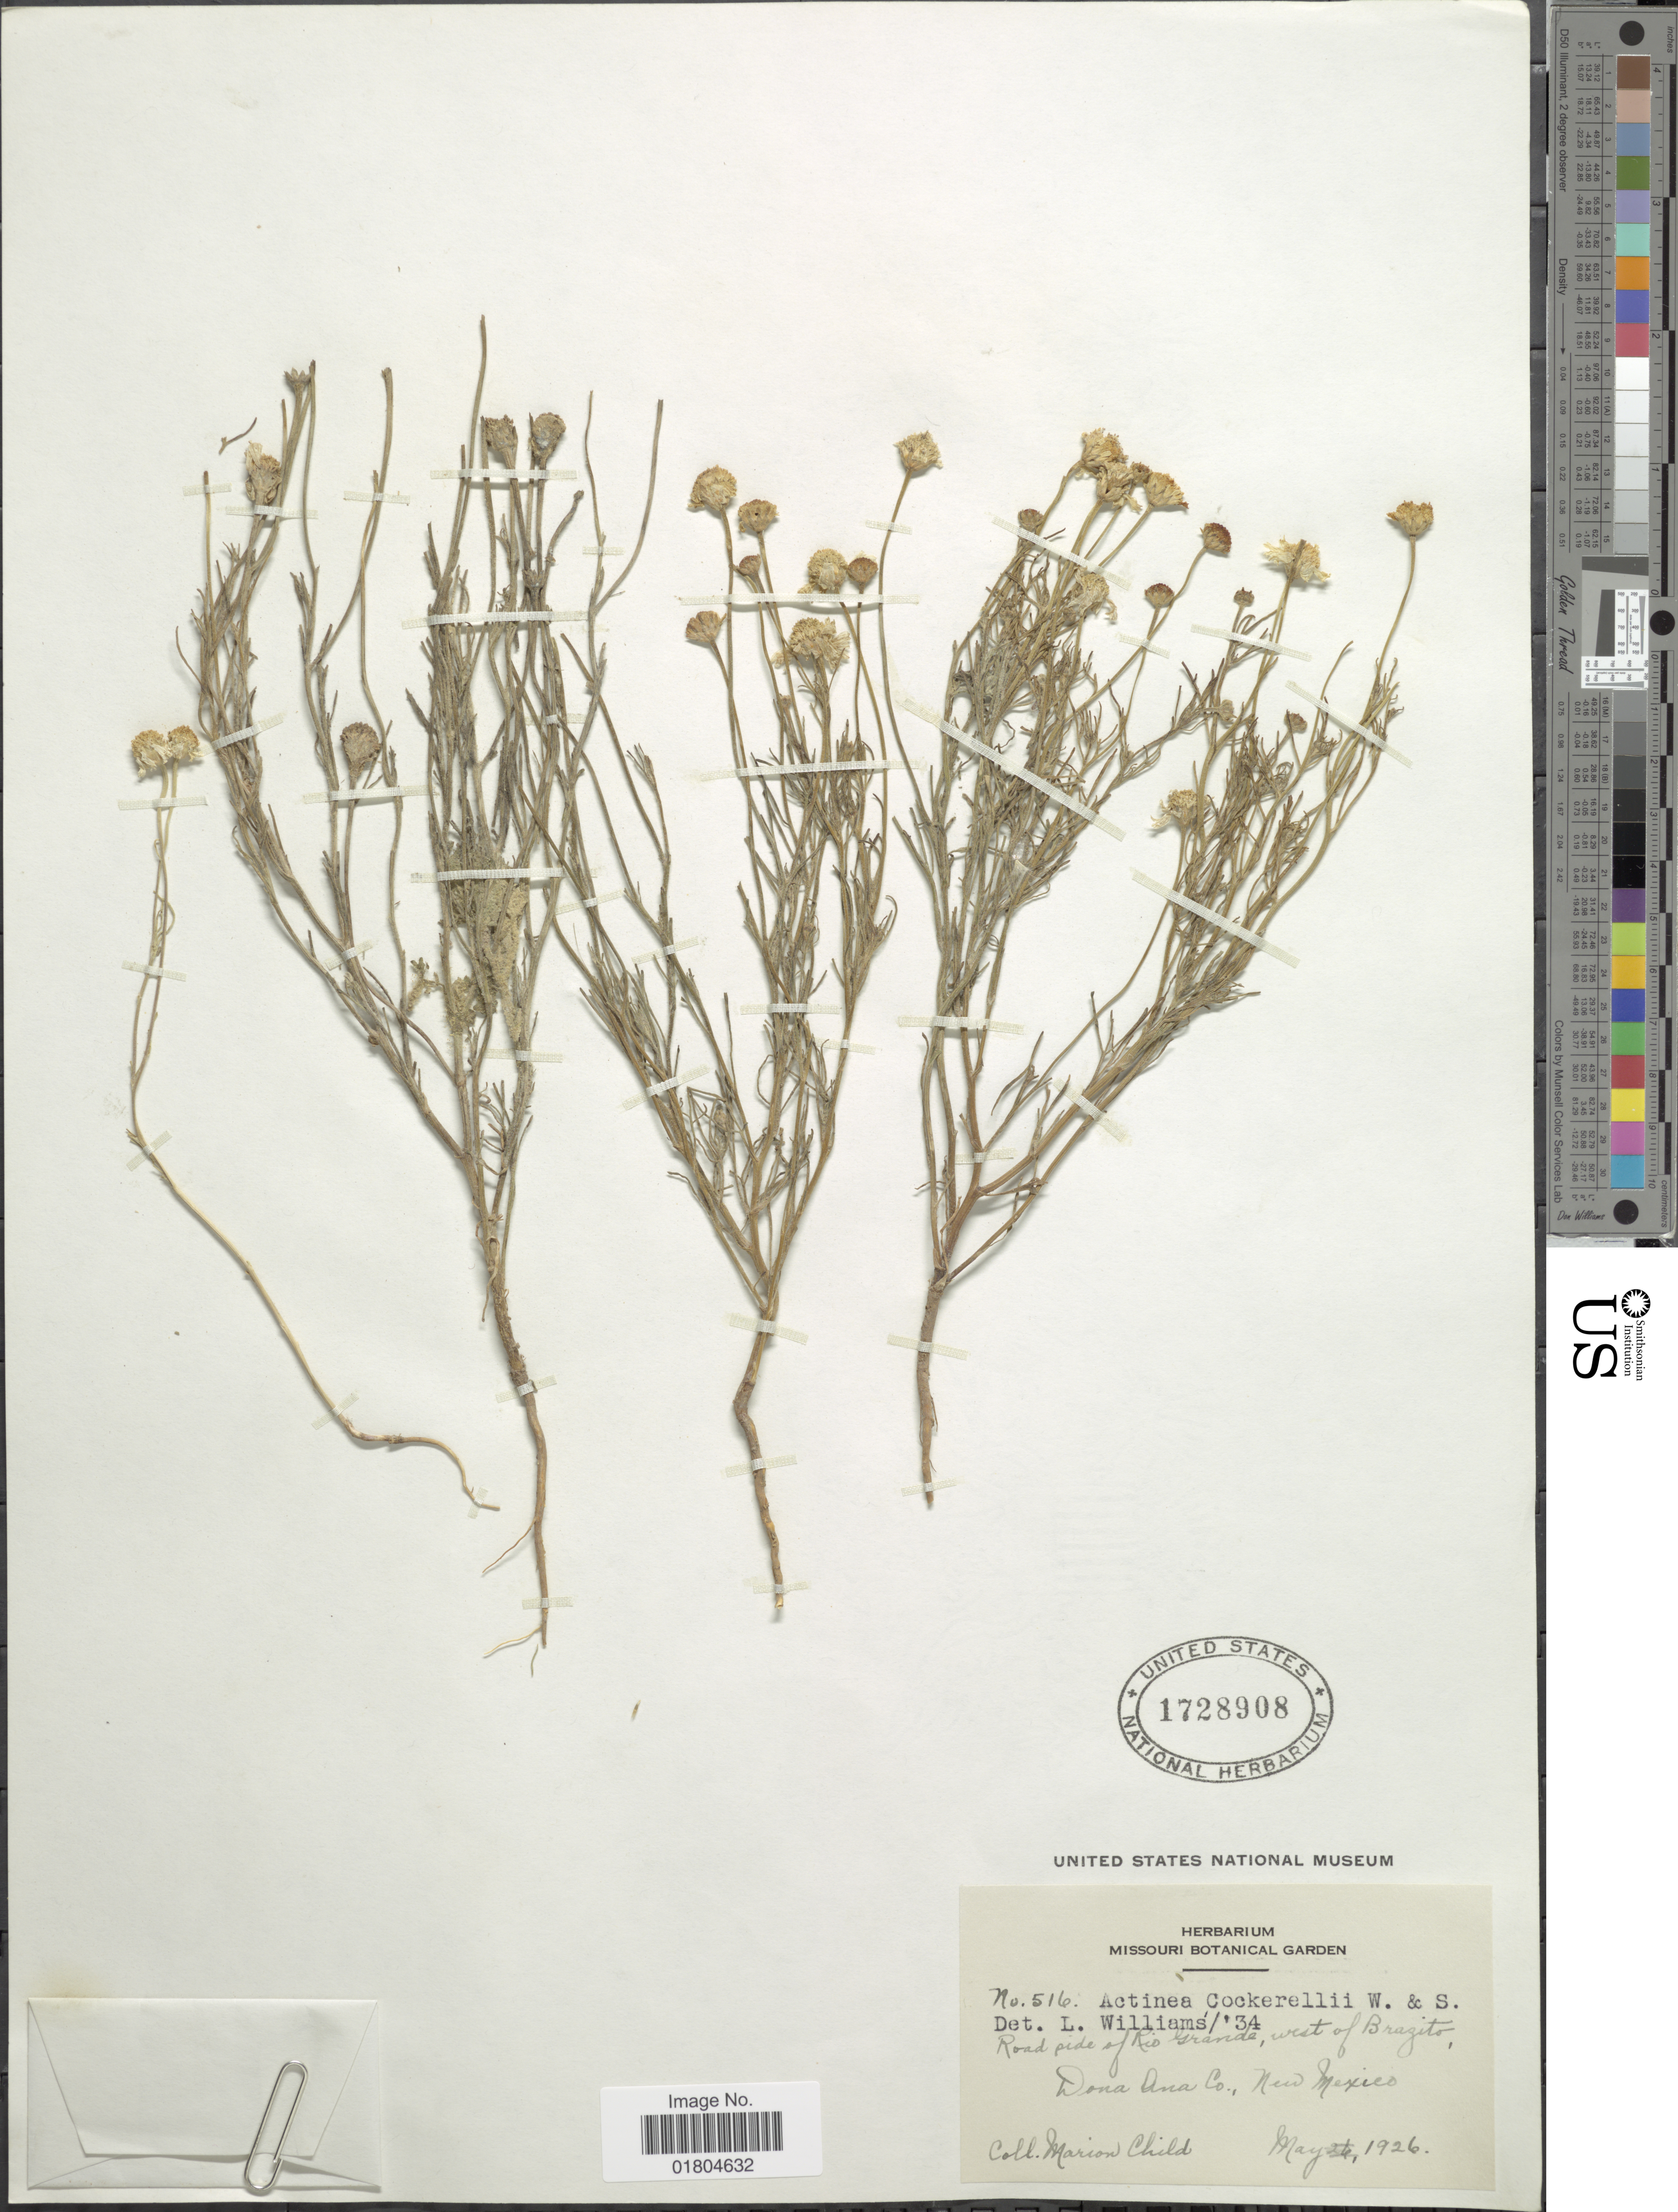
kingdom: Plantae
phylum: Tracheophyta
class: Magnoliopsida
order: Asterales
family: Asteraceae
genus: Hymenoxys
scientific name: Hymenoxys odorata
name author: DC.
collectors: M. Child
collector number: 516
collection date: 1926-05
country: United States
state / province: New Mexico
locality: Road side of Rio Grande, west of Brazito, Dona Ana Co.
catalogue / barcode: US 1728908